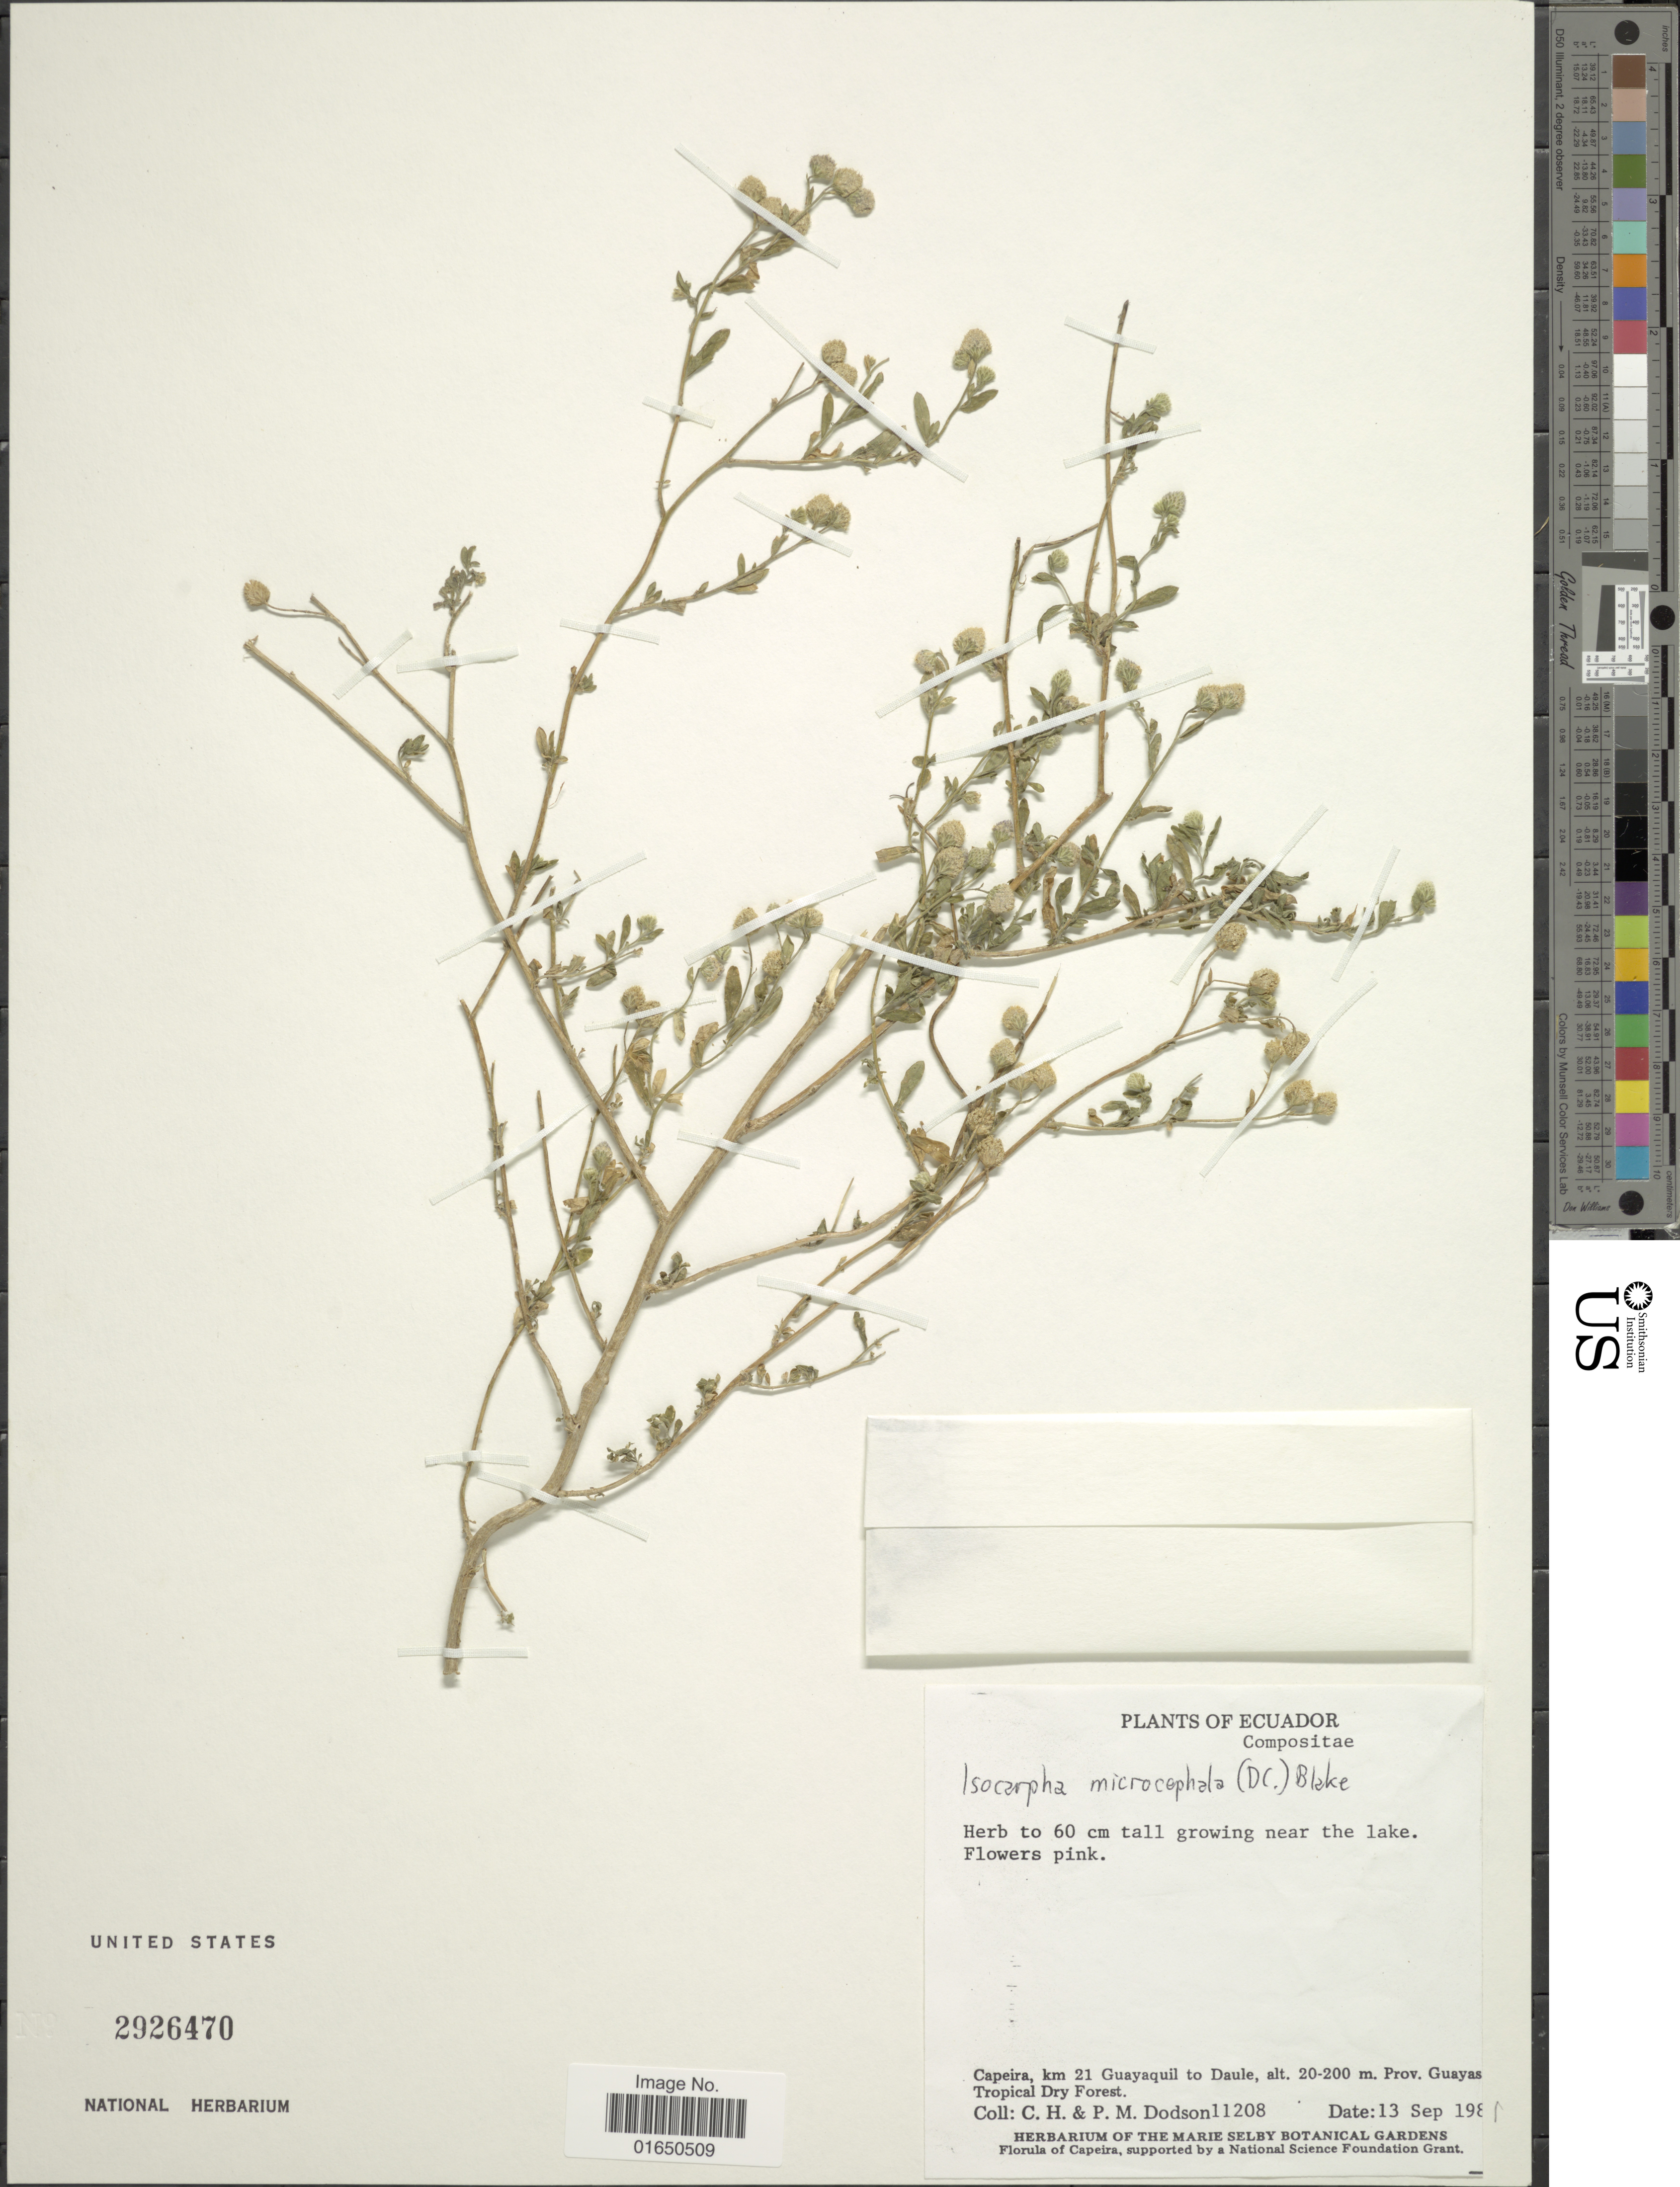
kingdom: Plantae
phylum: Tracheophyta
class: Magnoliopsida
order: Asterales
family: Asteraceae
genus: Isocarpha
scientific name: Isocarpha microcephala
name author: (DC.) S.F. Blake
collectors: C. H. Dodson & P. M. Dodson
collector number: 11208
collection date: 1981-09-13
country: Ecuador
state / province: Guayas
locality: Capeira, km 21 Guayaquill to Daule, Tropical Dry Forest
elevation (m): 20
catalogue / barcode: US 2926470